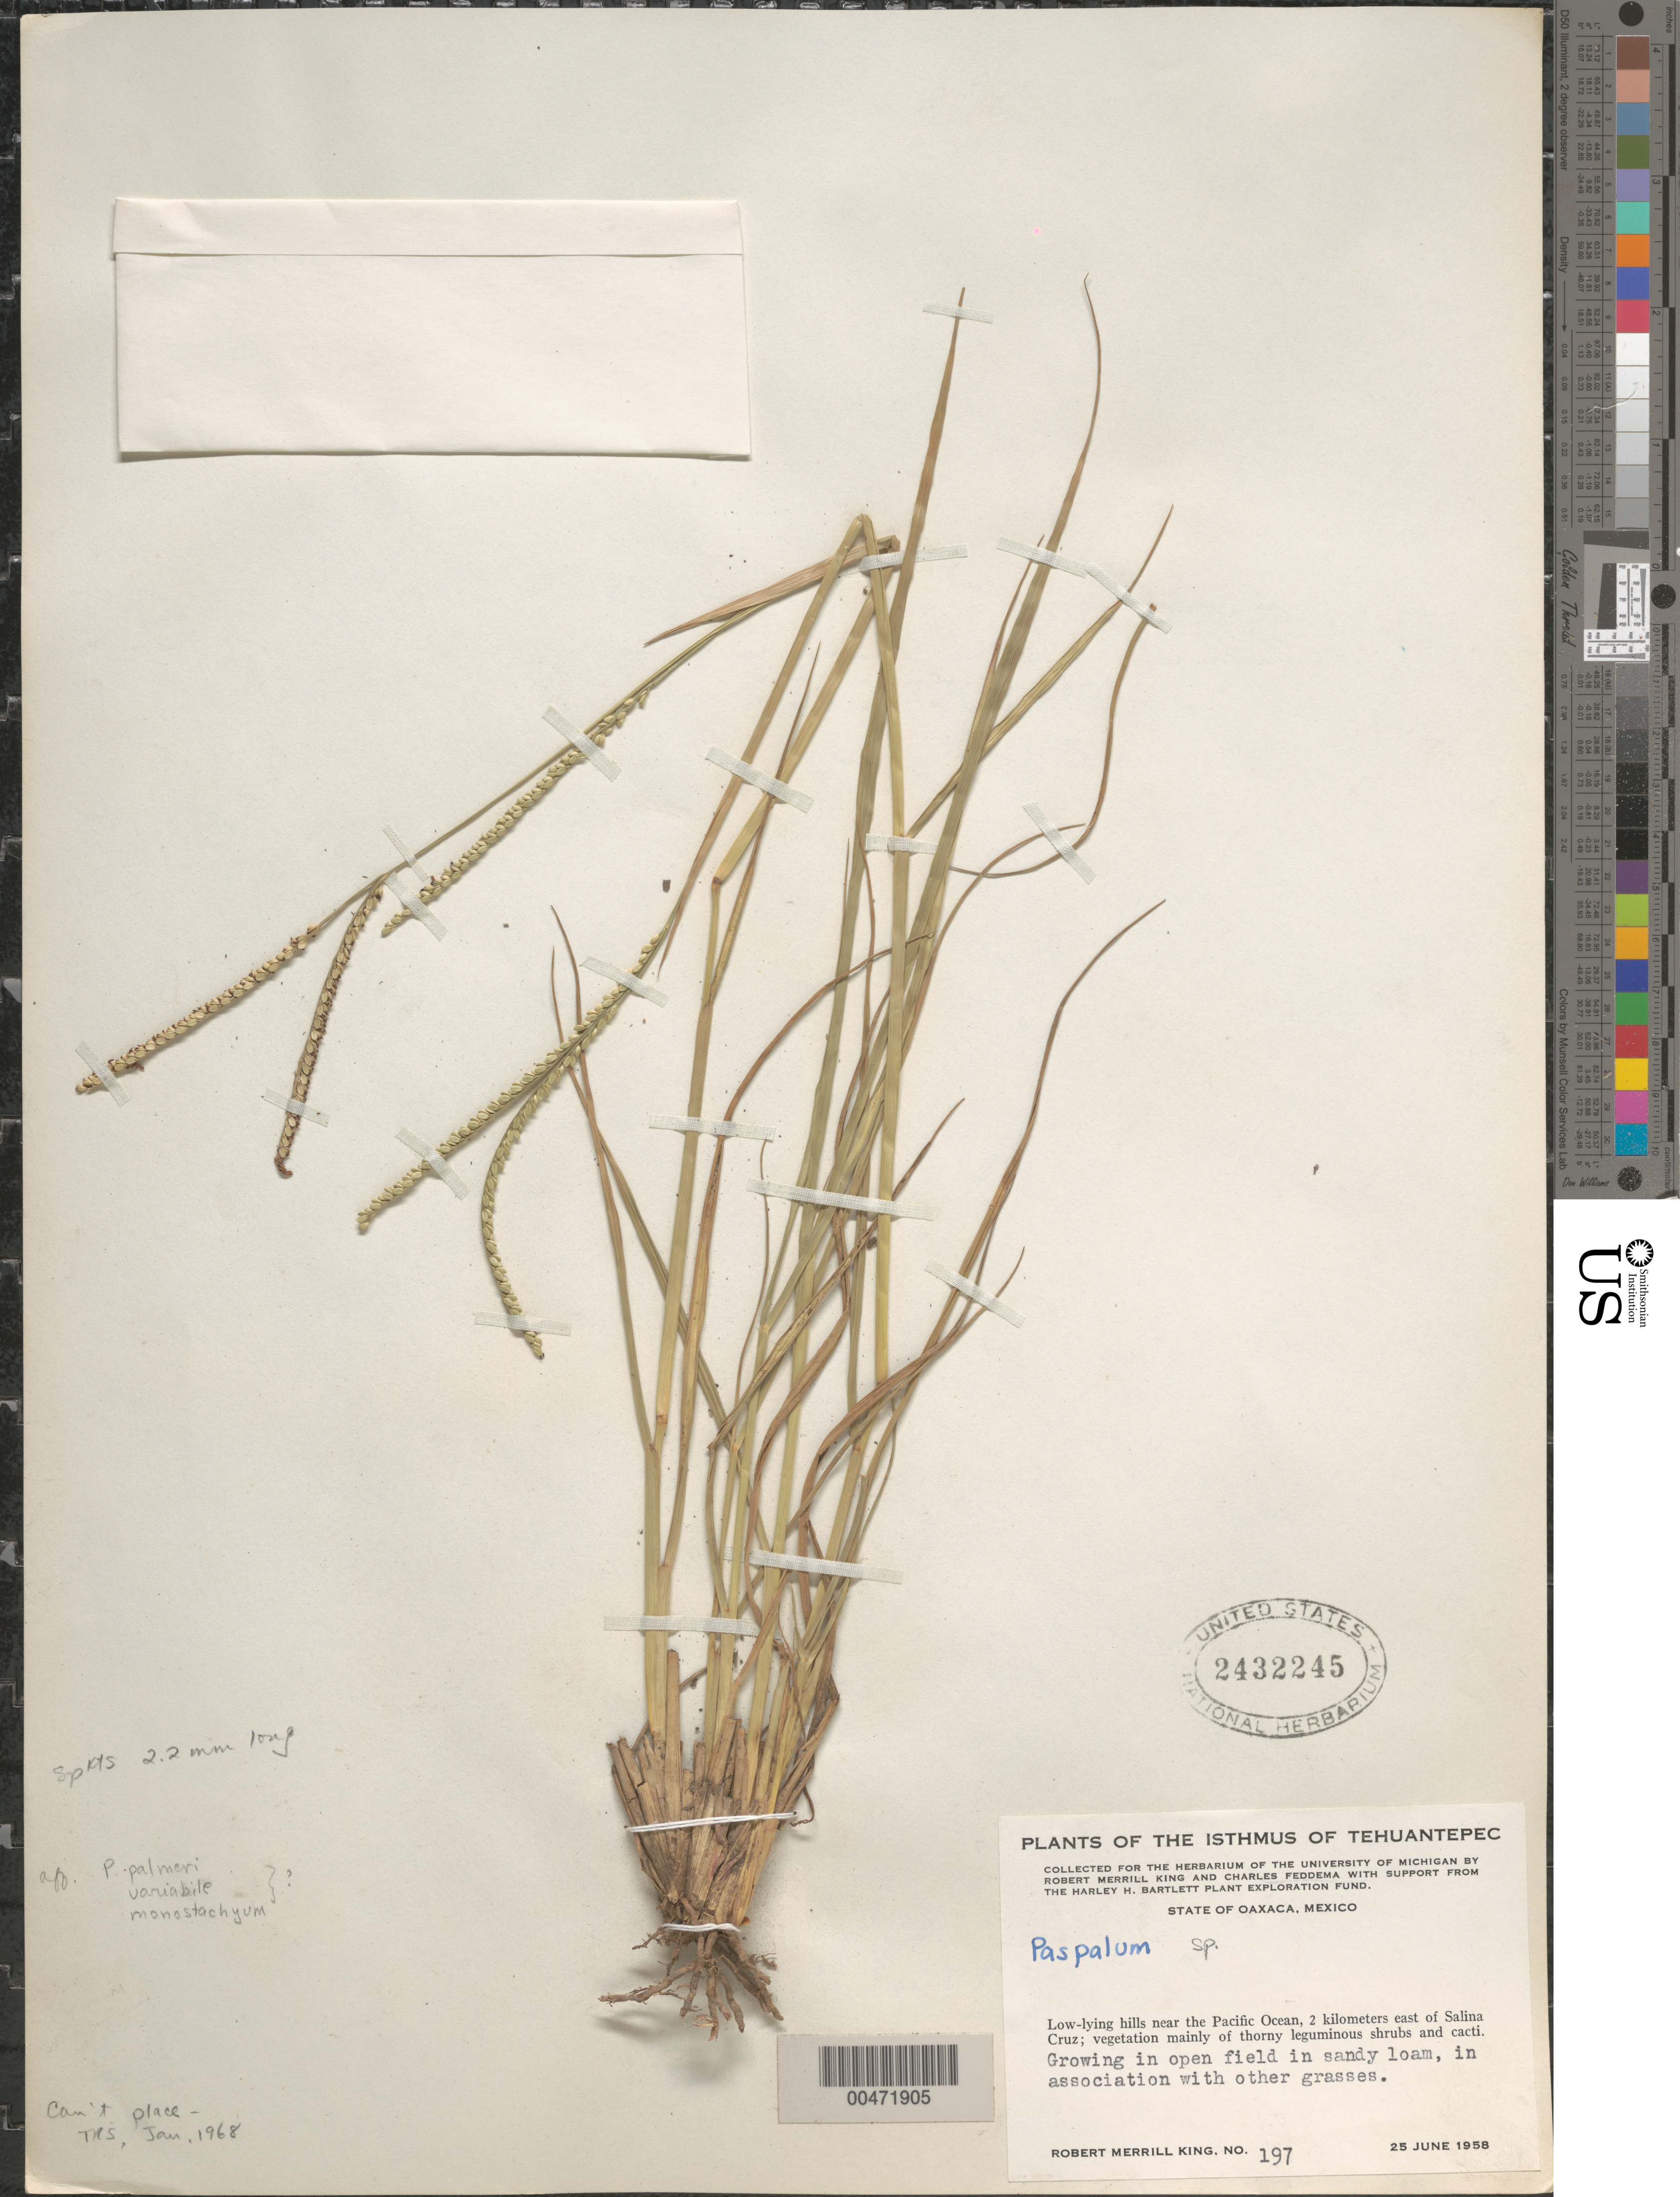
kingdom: Plantae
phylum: Tracheophyta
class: Liliopsida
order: Poales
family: Poaceae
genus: Paspalum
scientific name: Paspalum sp.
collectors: R. M. King & C. Feddema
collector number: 197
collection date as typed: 25 Jun 1958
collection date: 1958-06-25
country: Mexico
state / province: Oaxaca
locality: Isthmus of Tehuantepec, near the Pacific Ocean, 2 km E of Salina Cruz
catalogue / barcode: US 2432245